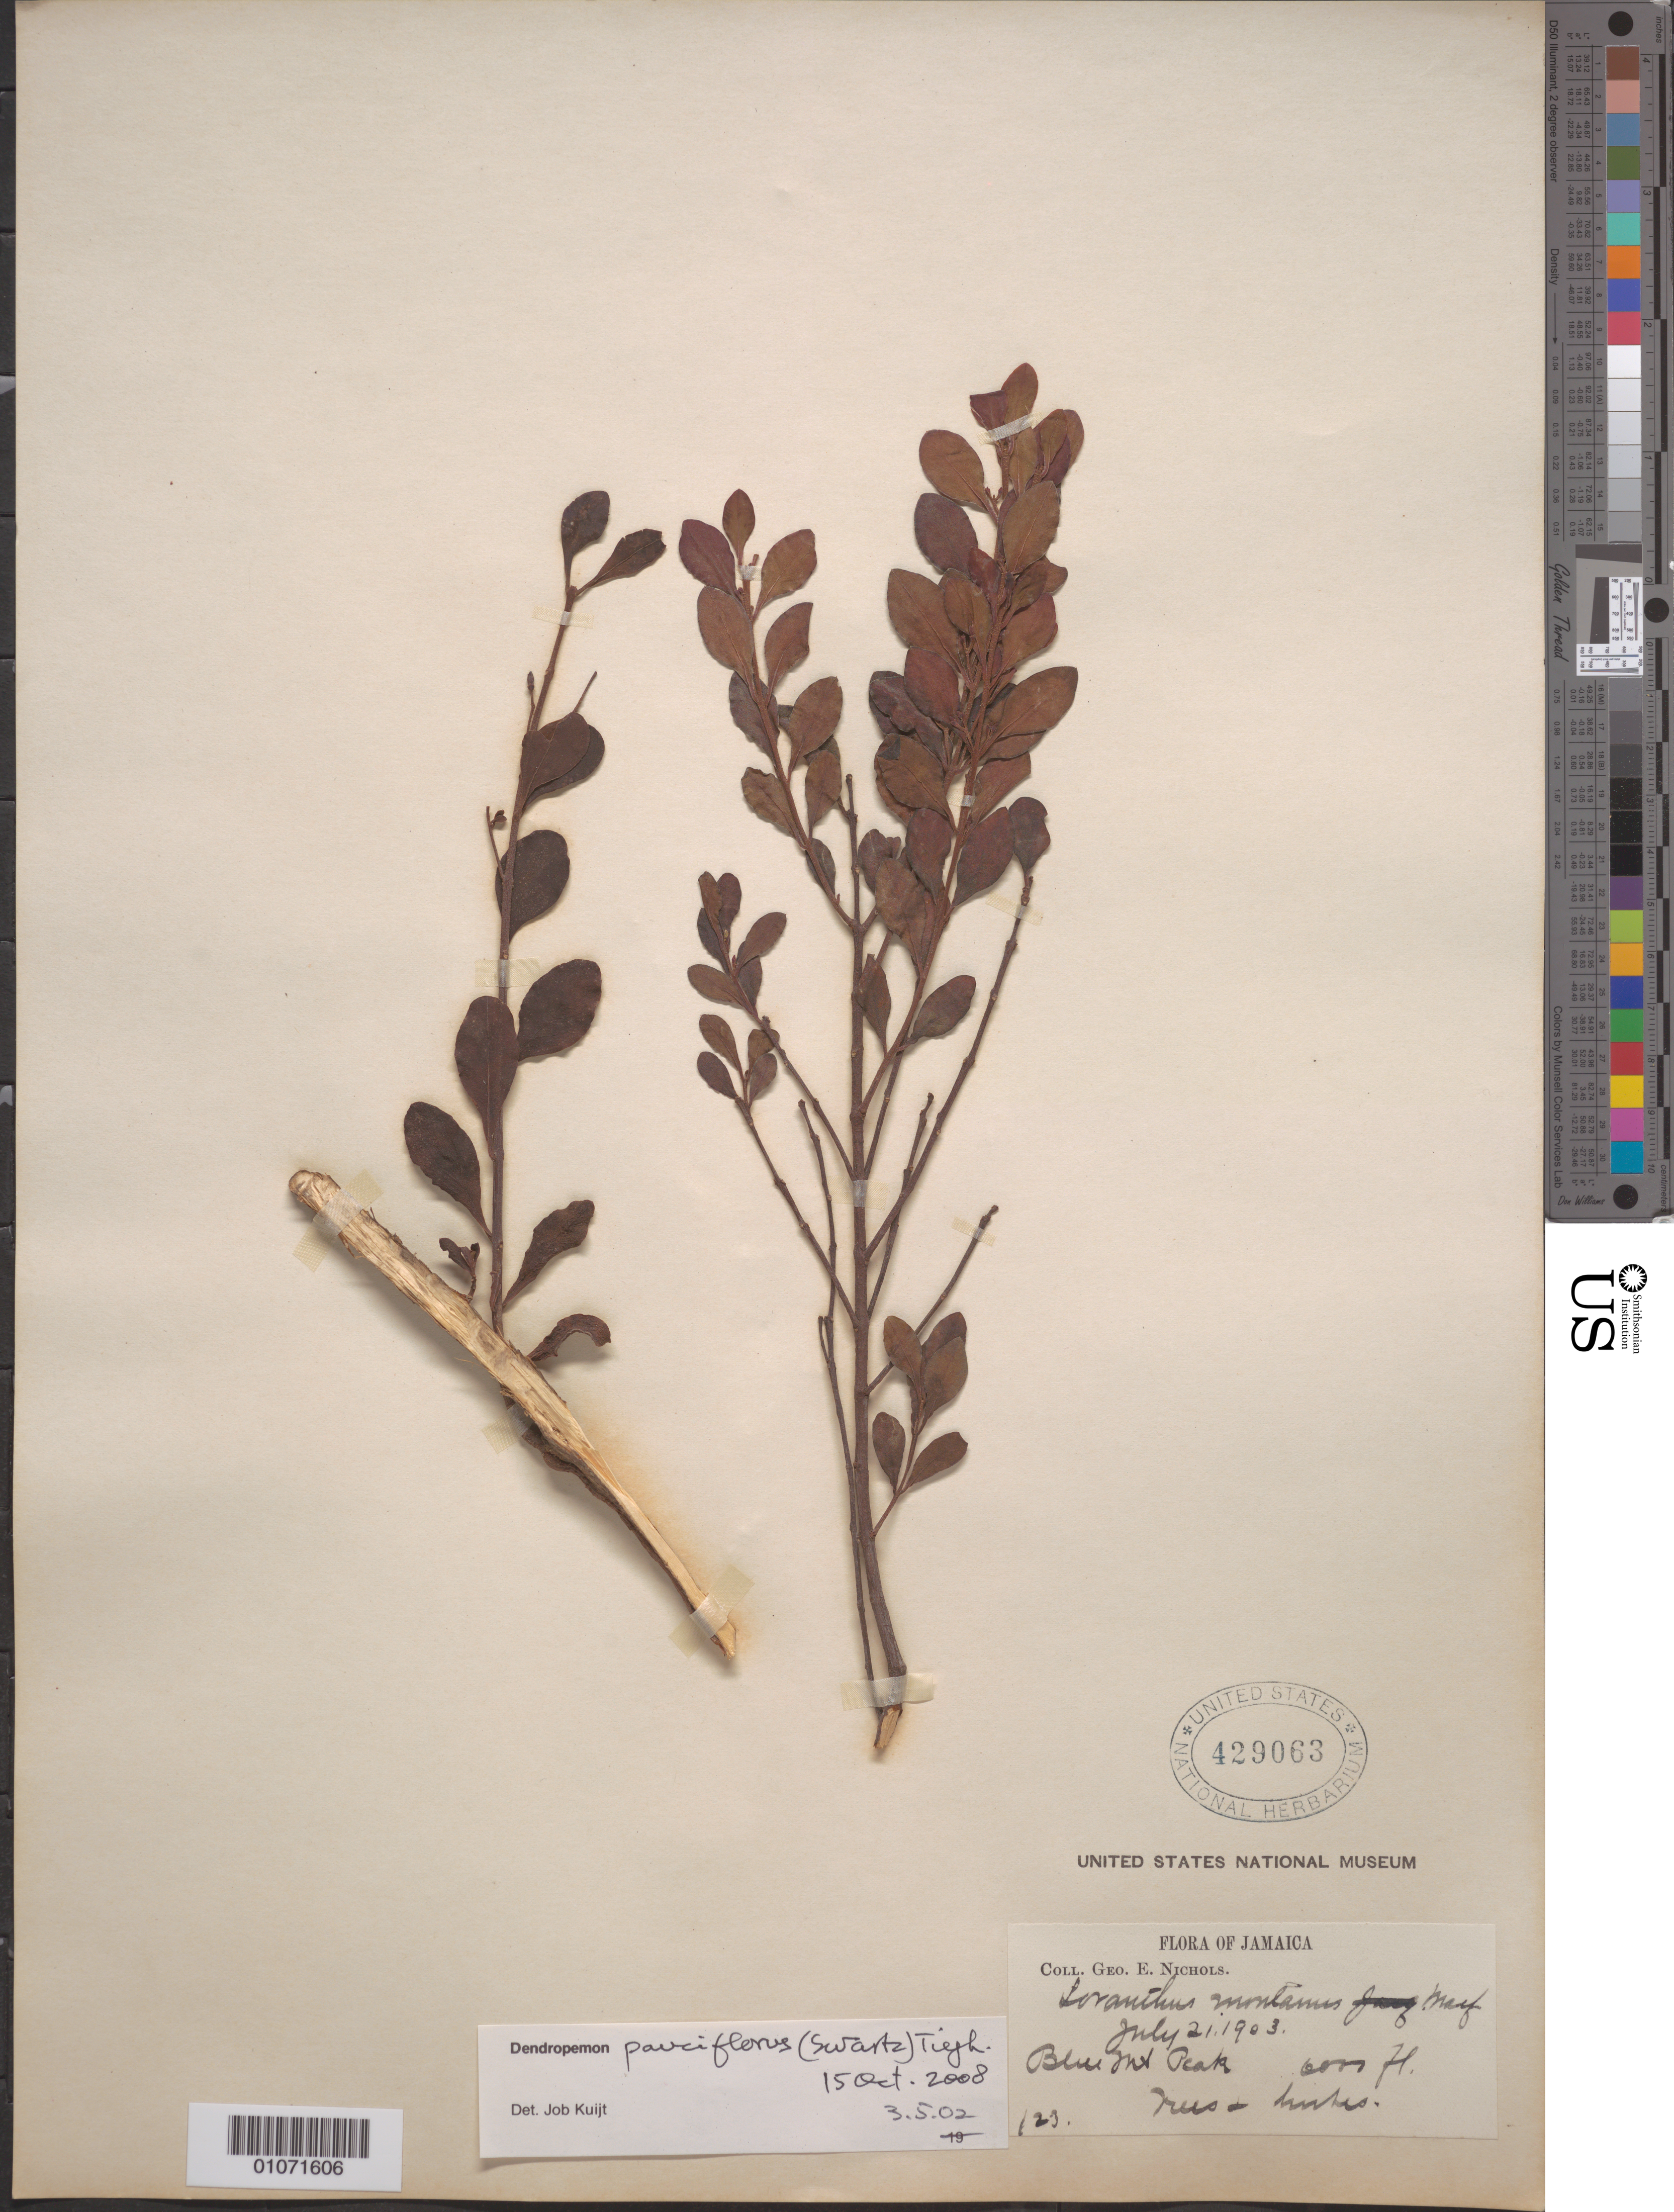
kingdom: Plantae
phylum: Tracheophyta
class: Magnoliopsida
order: Santalales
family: Loranthaceae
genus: Dendropemon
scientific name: Dendropemon parvifolius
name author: (Sw.) Steud.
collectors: G. E. Nichols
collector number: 123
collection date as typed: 21 Jul 1903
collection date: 1903-07-21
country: Jamaica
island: Jamaica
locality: Blue mountain peak.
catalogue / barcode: US 429063